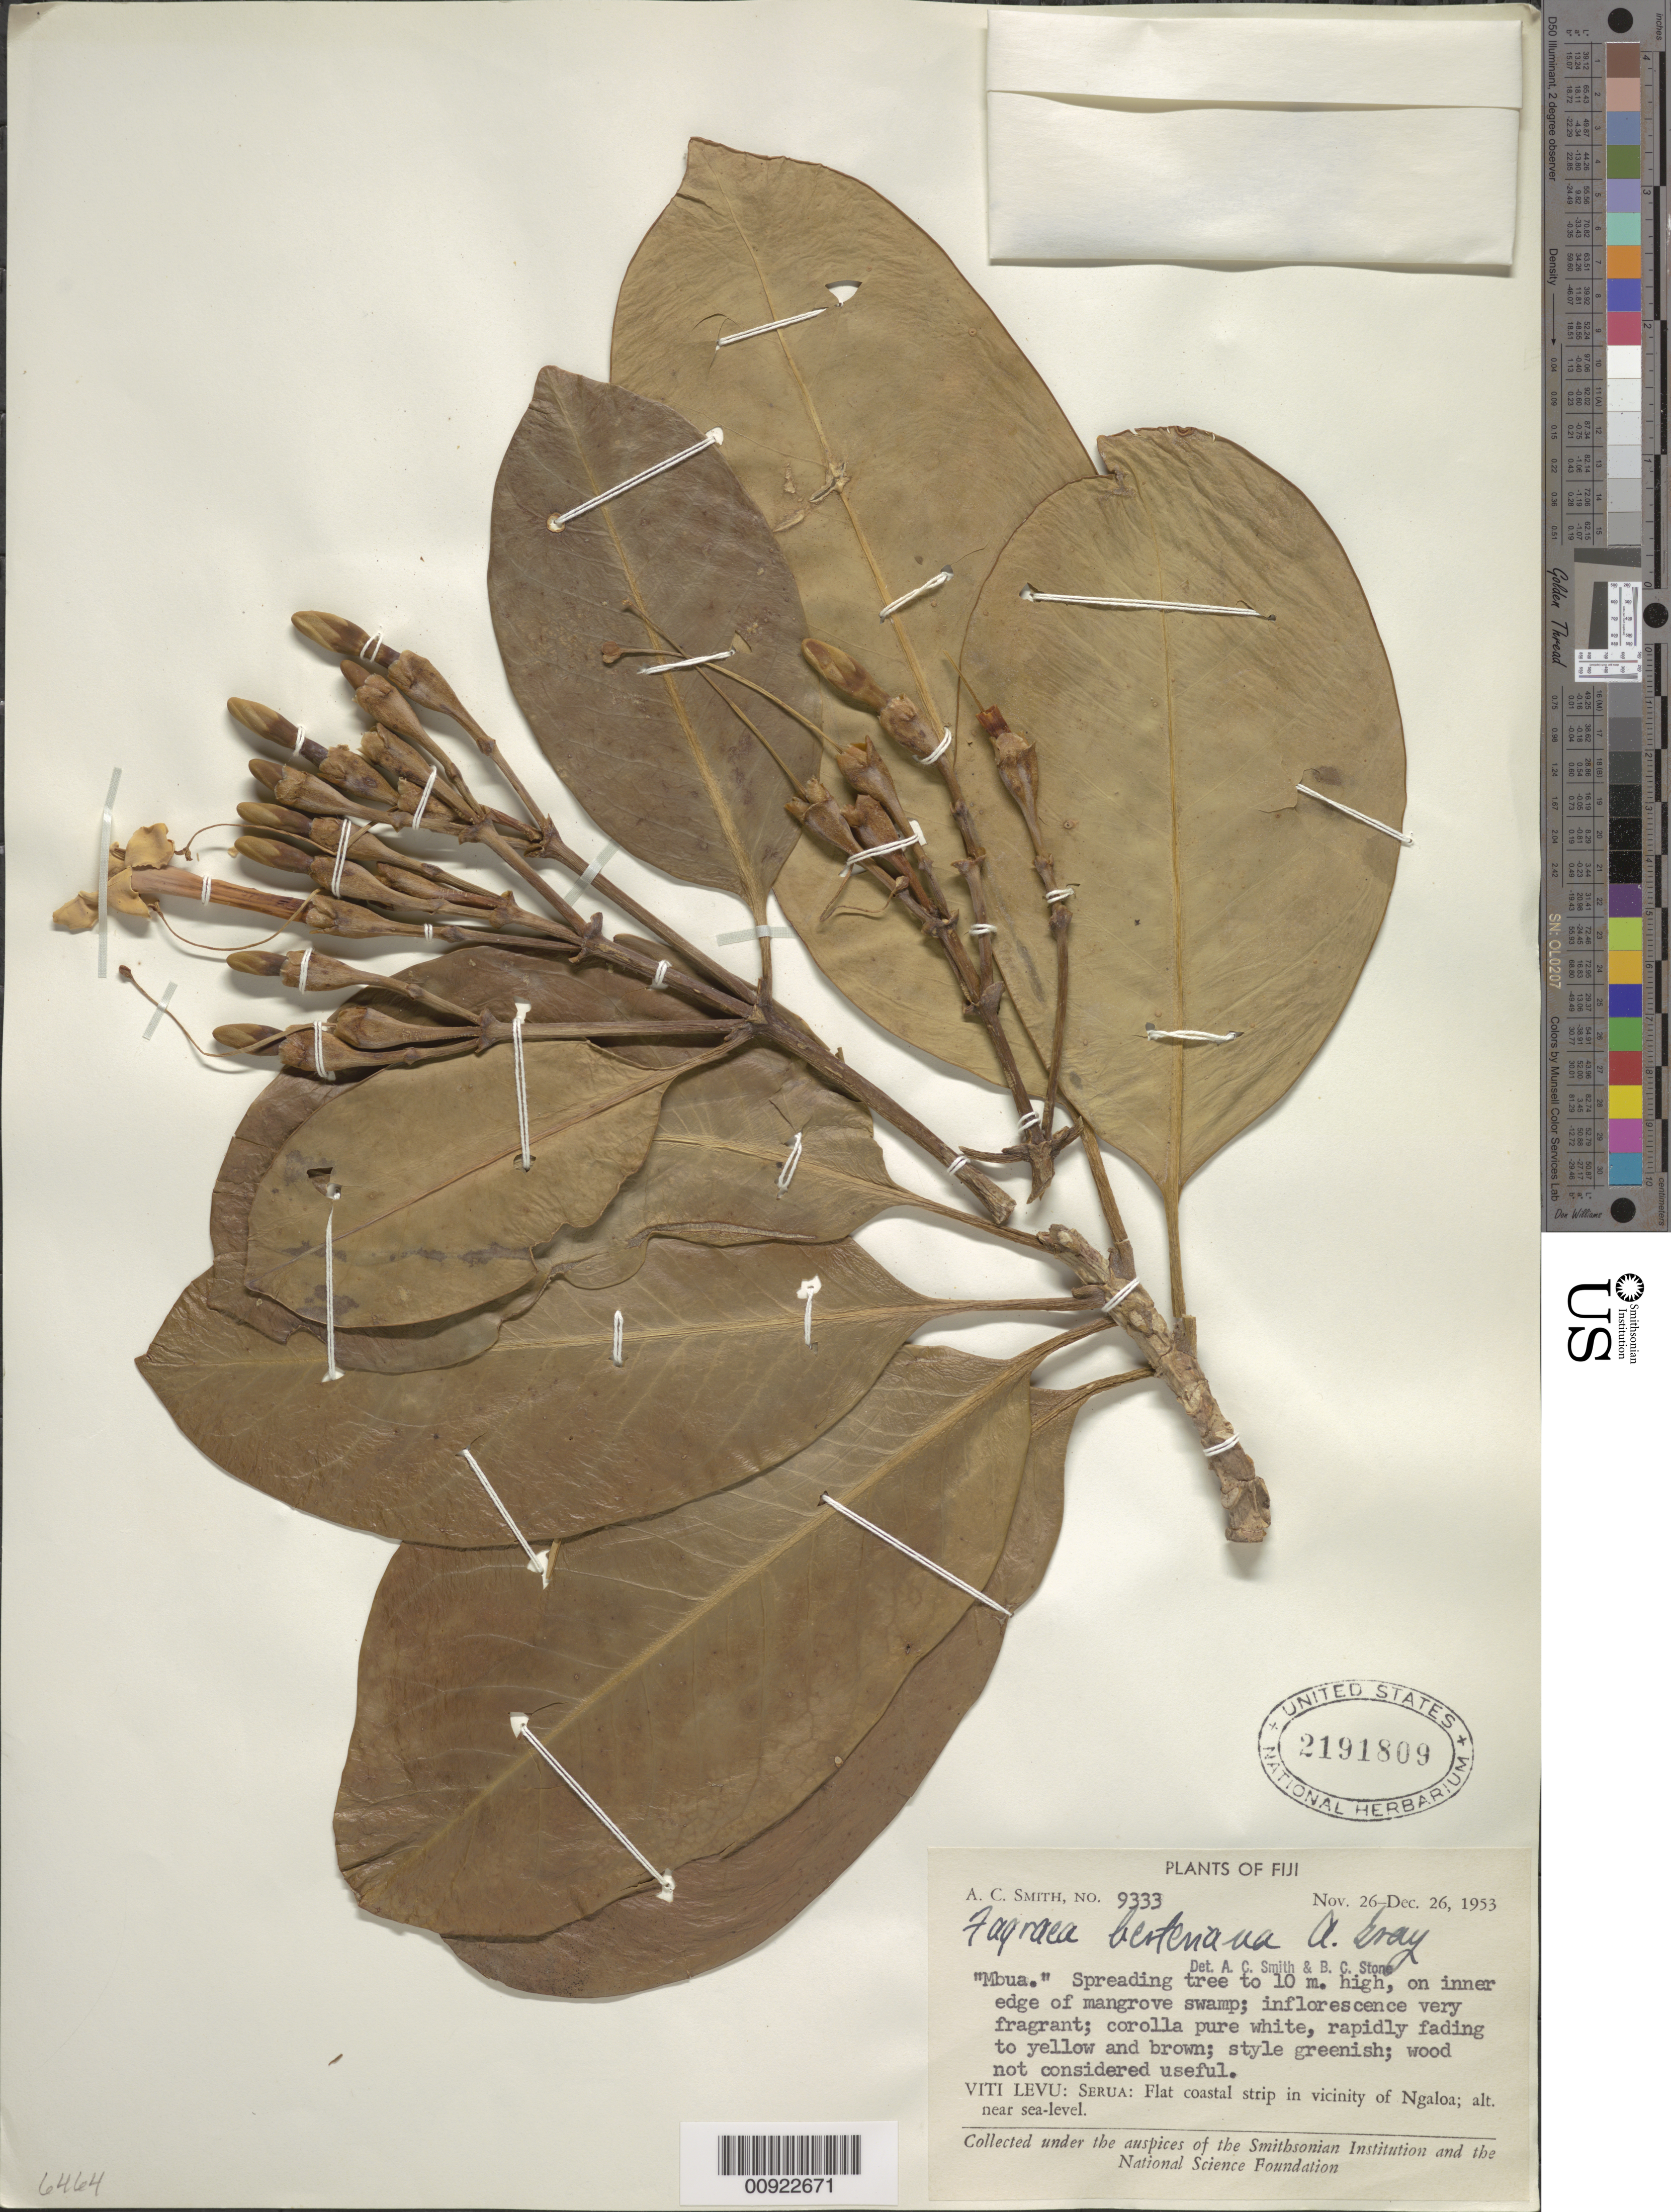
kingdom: Plantae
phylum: Tracheophyta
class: Magnoliopsida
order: Gentianales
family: Gentianaceae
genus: Fagraea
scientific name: Fagraea berteroana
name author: A. Gray ex Benth.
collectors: C. A. Smith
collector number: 9333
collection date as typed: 26 Nov 1953 to 26 Dec 1953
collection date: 1953-11-26/1953-12-26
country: Fiji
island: Vanua Levu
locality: Serua: Flat coastal strip in Vicinity of Ngaloa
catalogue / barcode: US 2191809